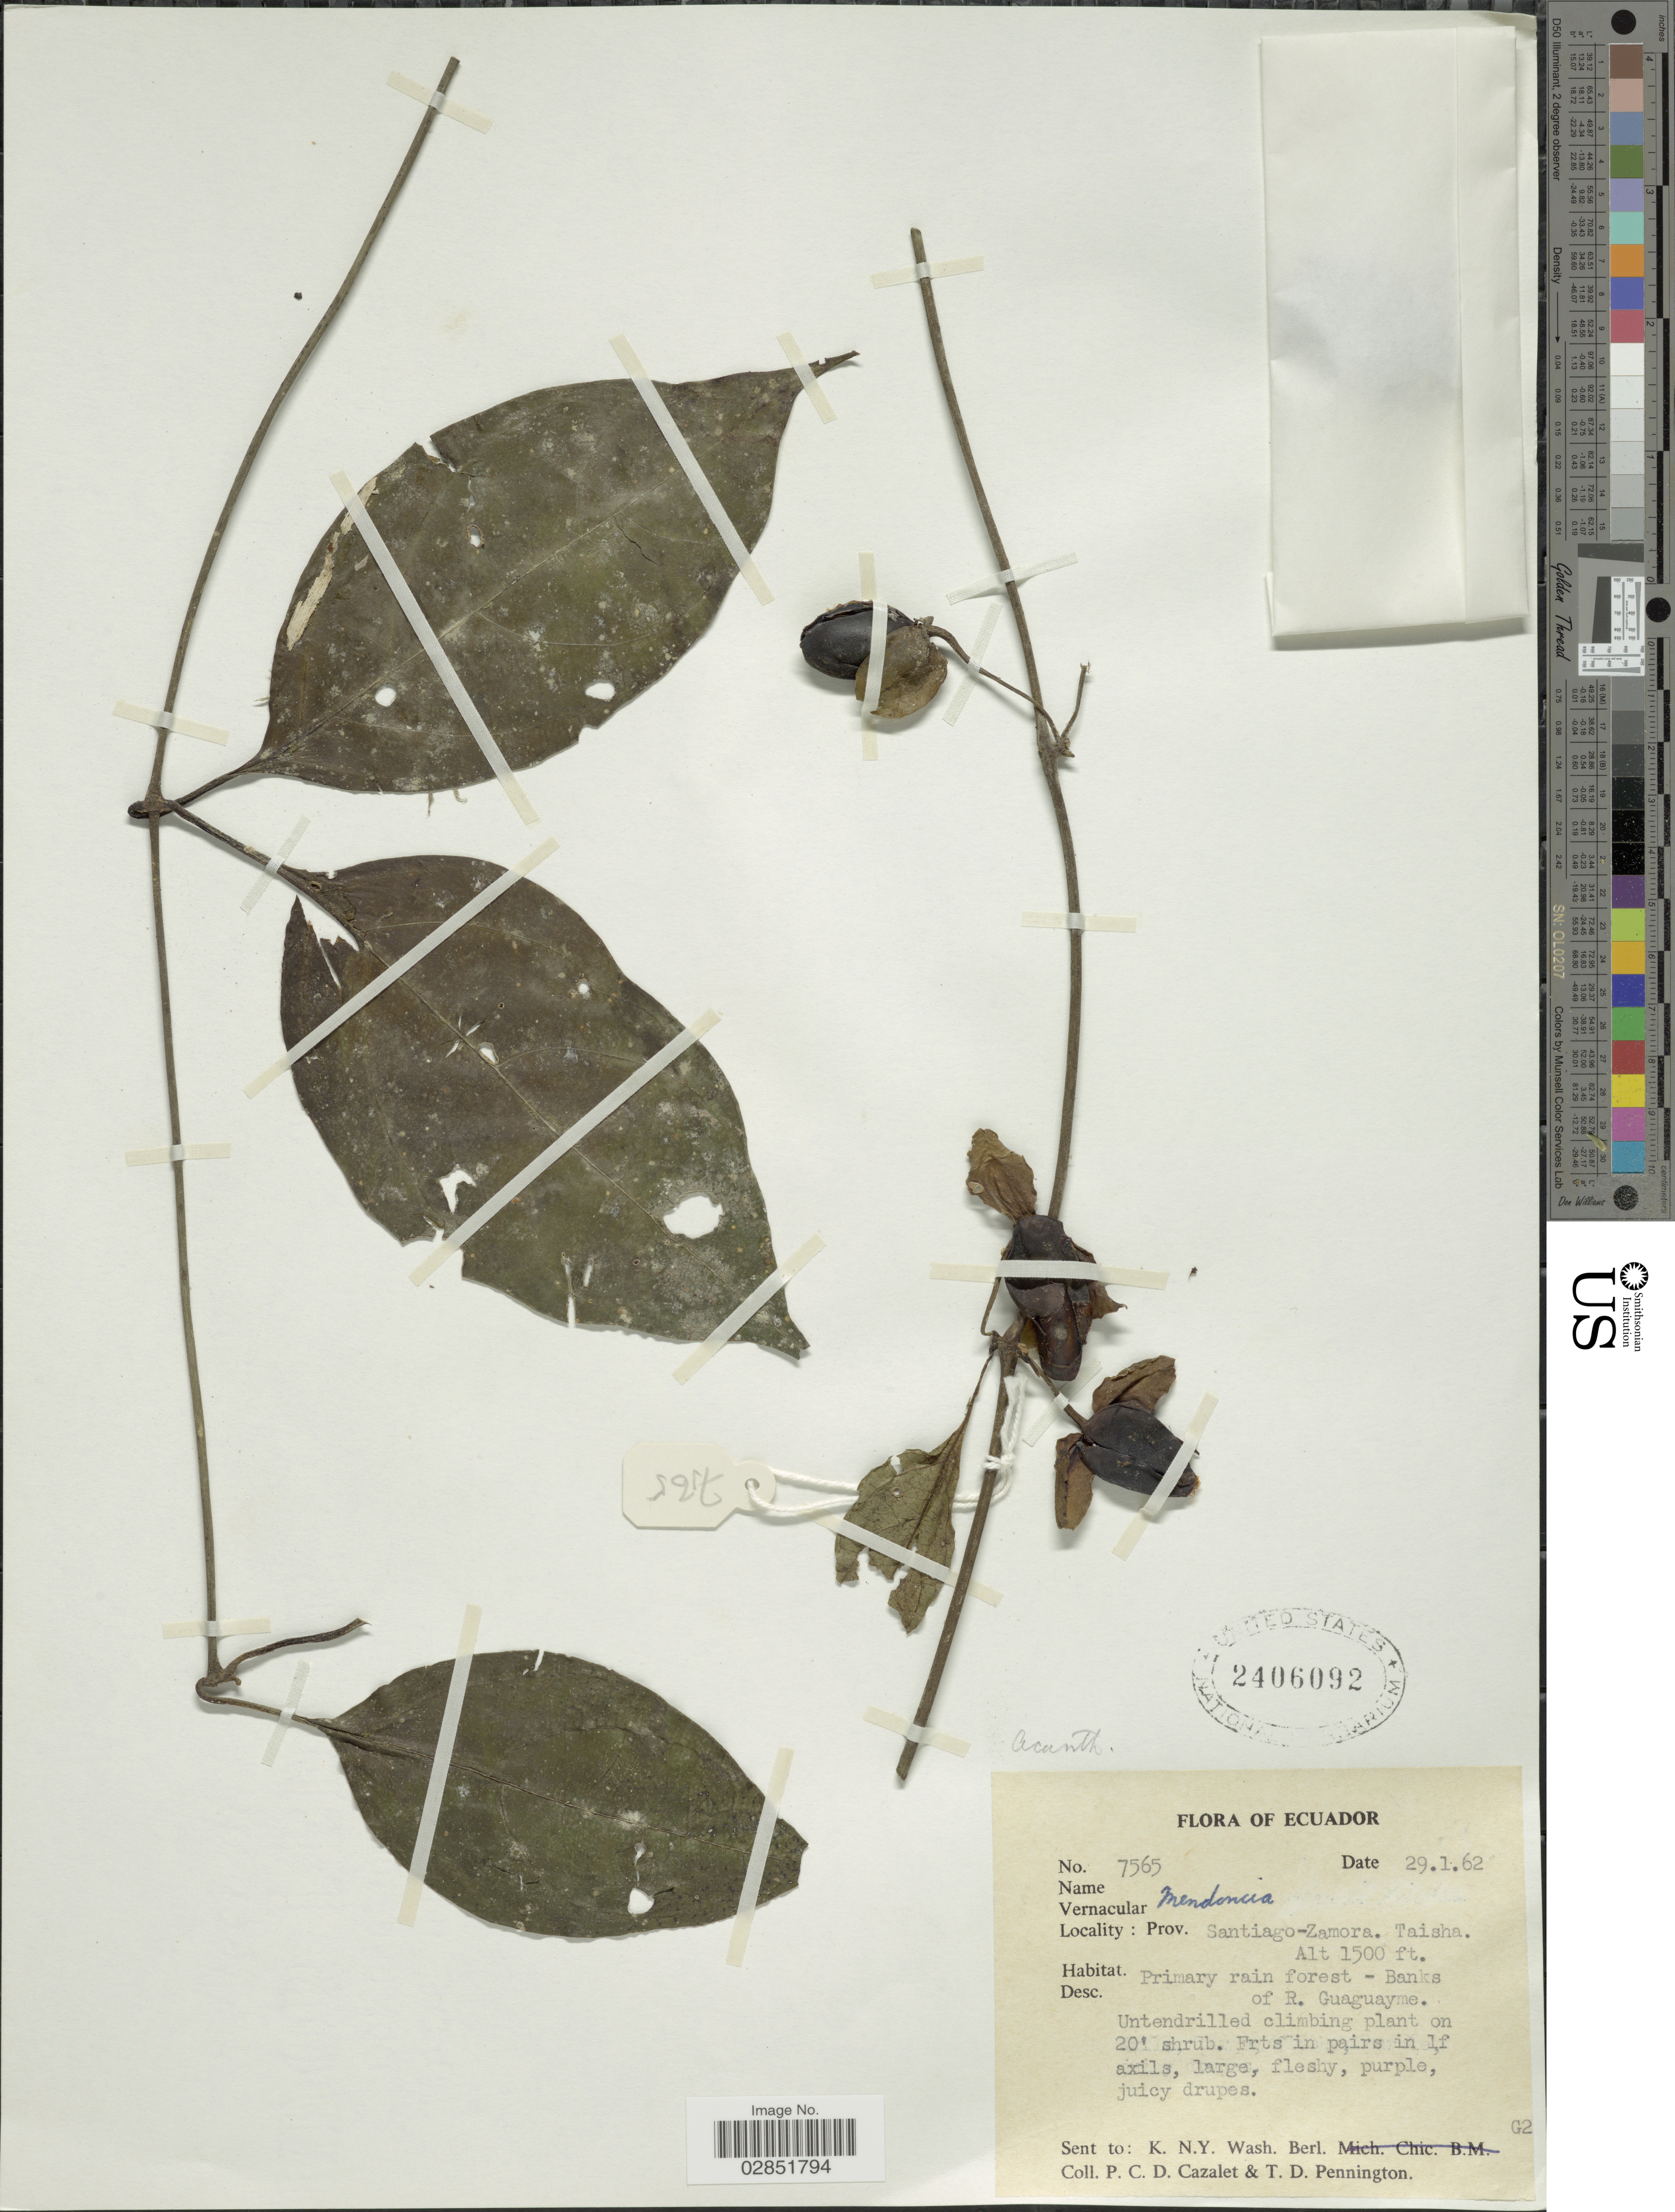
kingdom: Plantae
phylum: Tracheophyta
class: Magnoliopsida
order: Lamiales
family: Acanthaceae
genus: Mendoncia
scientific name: Mendoncia sp.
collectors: P. C. D. Cazalet & T. D. Pennington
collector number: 7565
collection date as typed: Transcribed d/m/y: 29/1/62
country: Ecuador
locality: Prov. Santiago-Zamora. Taisha. Banks of R. Guaguayme.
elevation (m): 457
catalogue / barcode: US 2406092